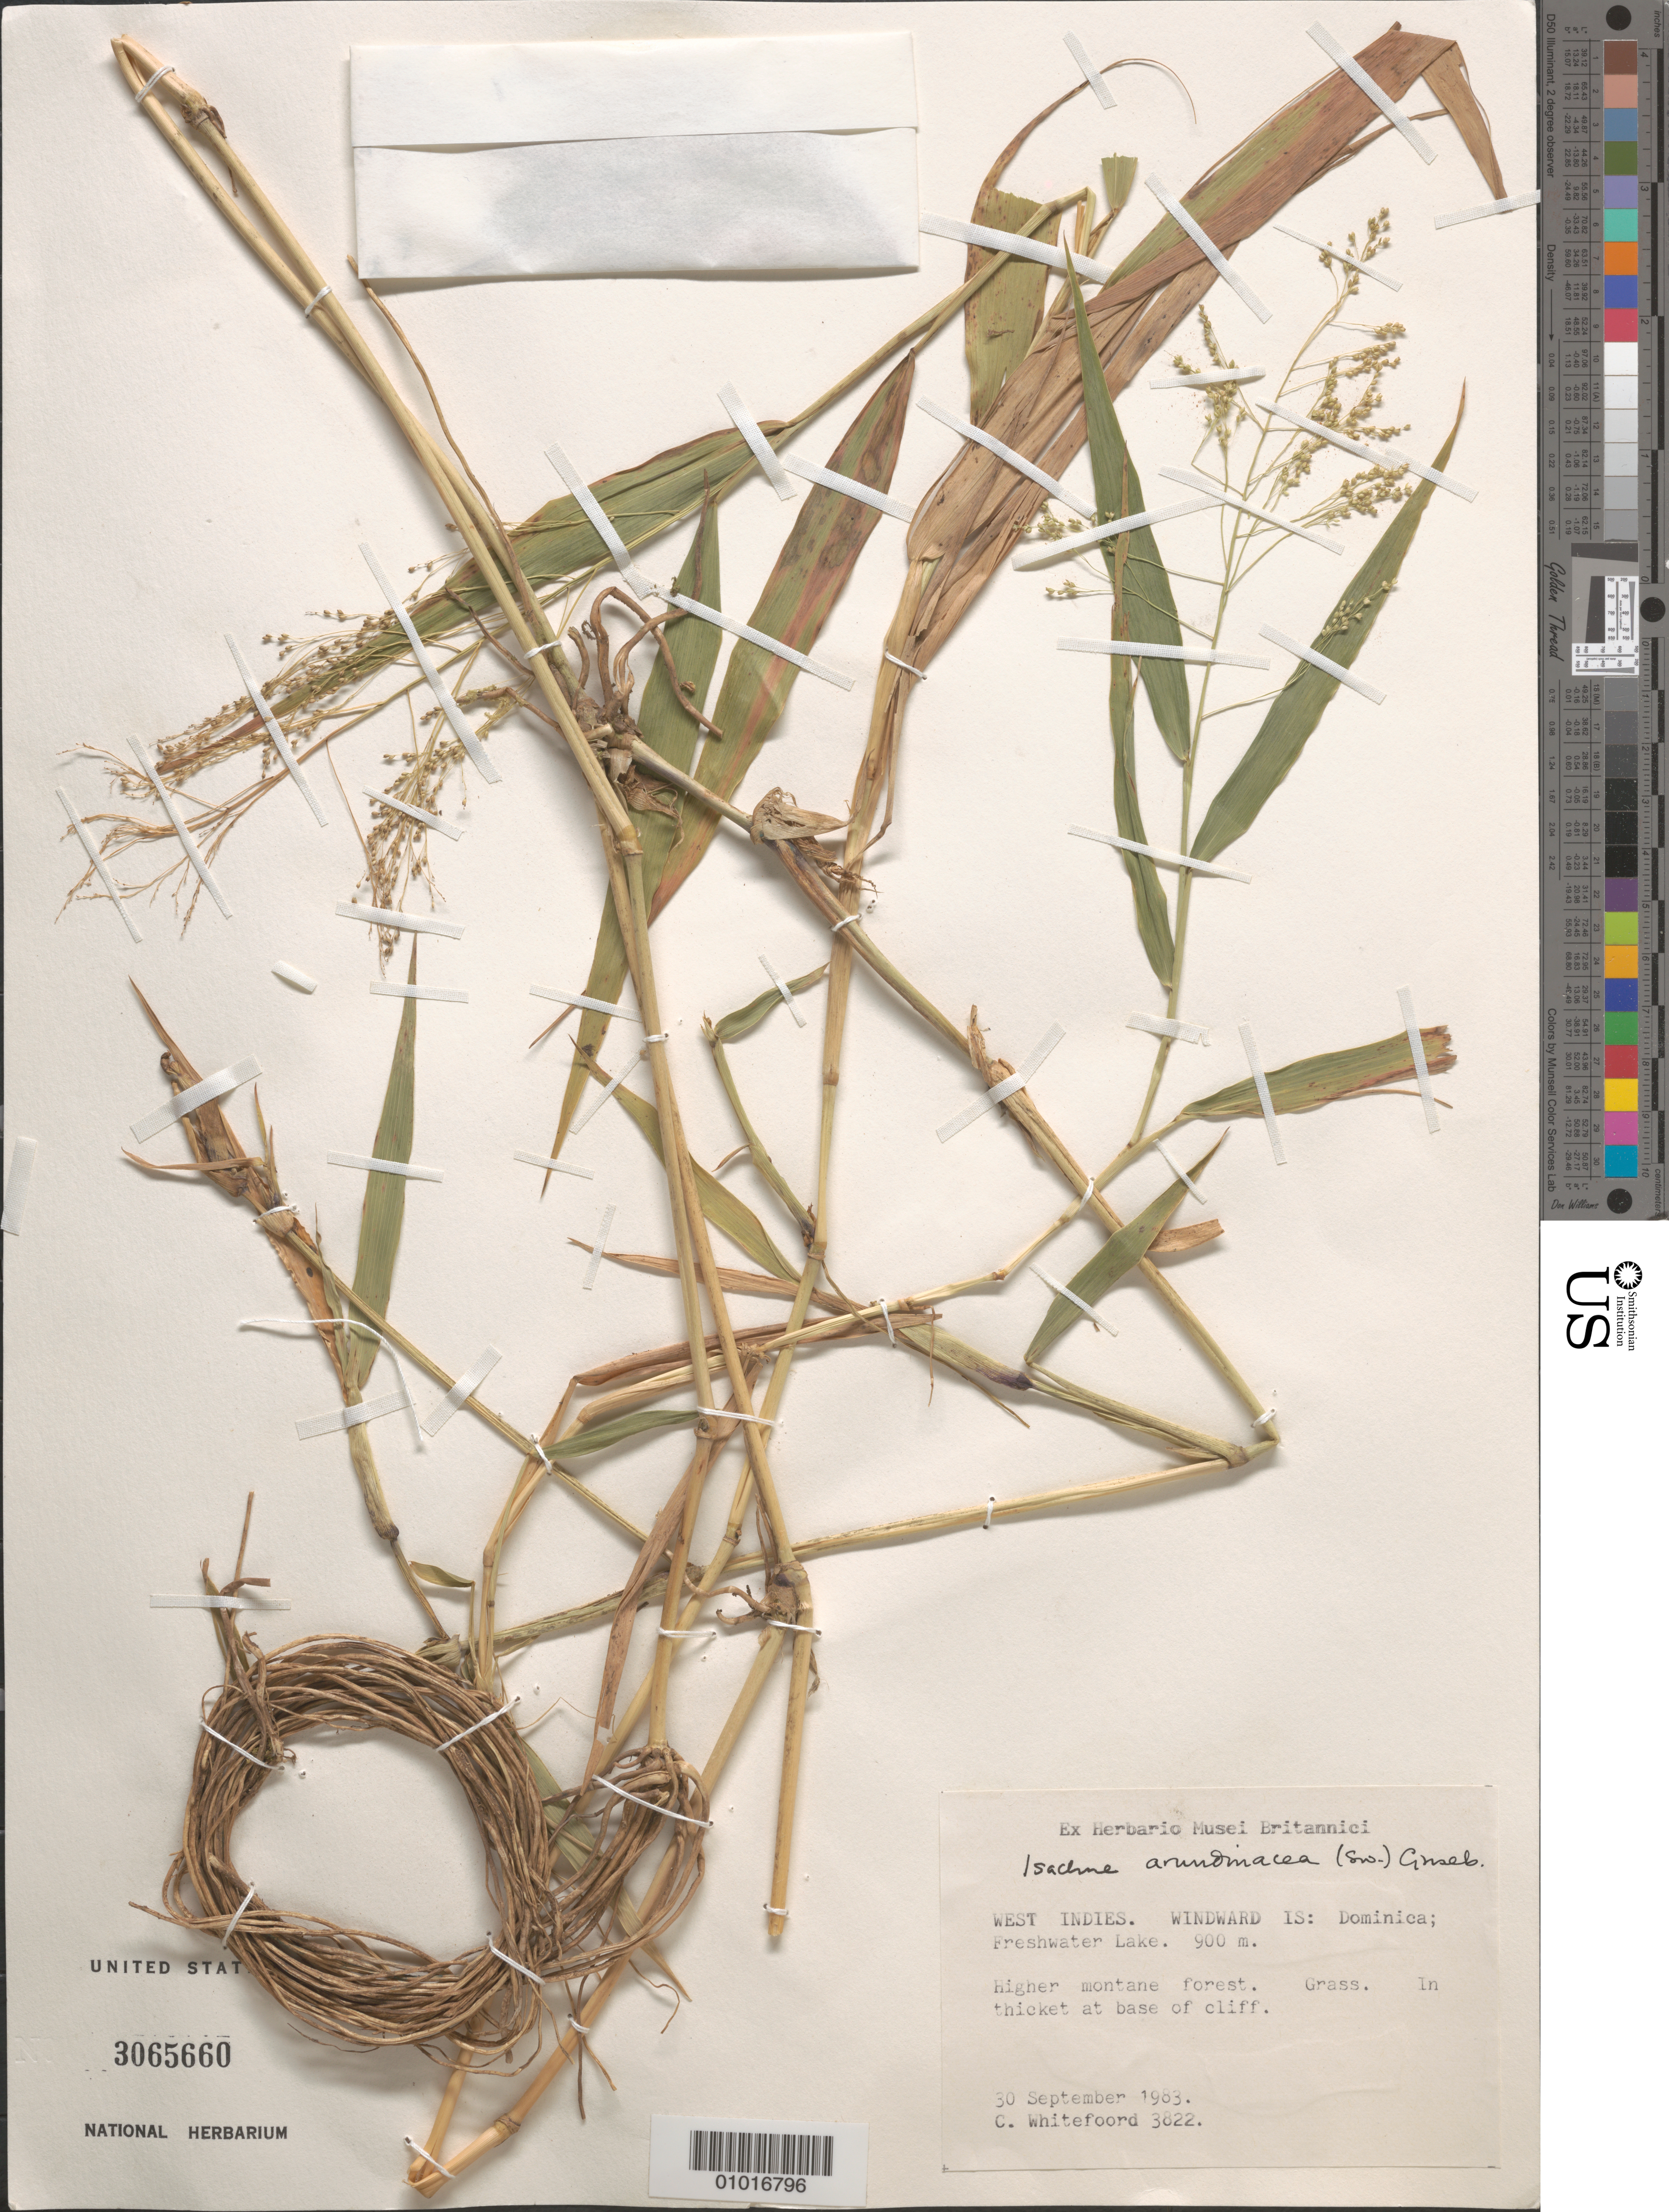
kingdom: Plantae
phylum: Tracheophyta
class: Liliopsida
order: Poales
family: Poaceae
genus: Isachne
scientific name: Isachne arundinacea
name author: (Sw.) Griseb.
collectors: C. Whitefoord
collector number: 3822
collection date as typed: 30 Sep 1983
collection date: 1983-09-30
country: Dominica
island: Dominica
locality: Leeward islands: Dominica; Freshwater Lake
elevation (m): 900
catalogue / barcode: US 3065660